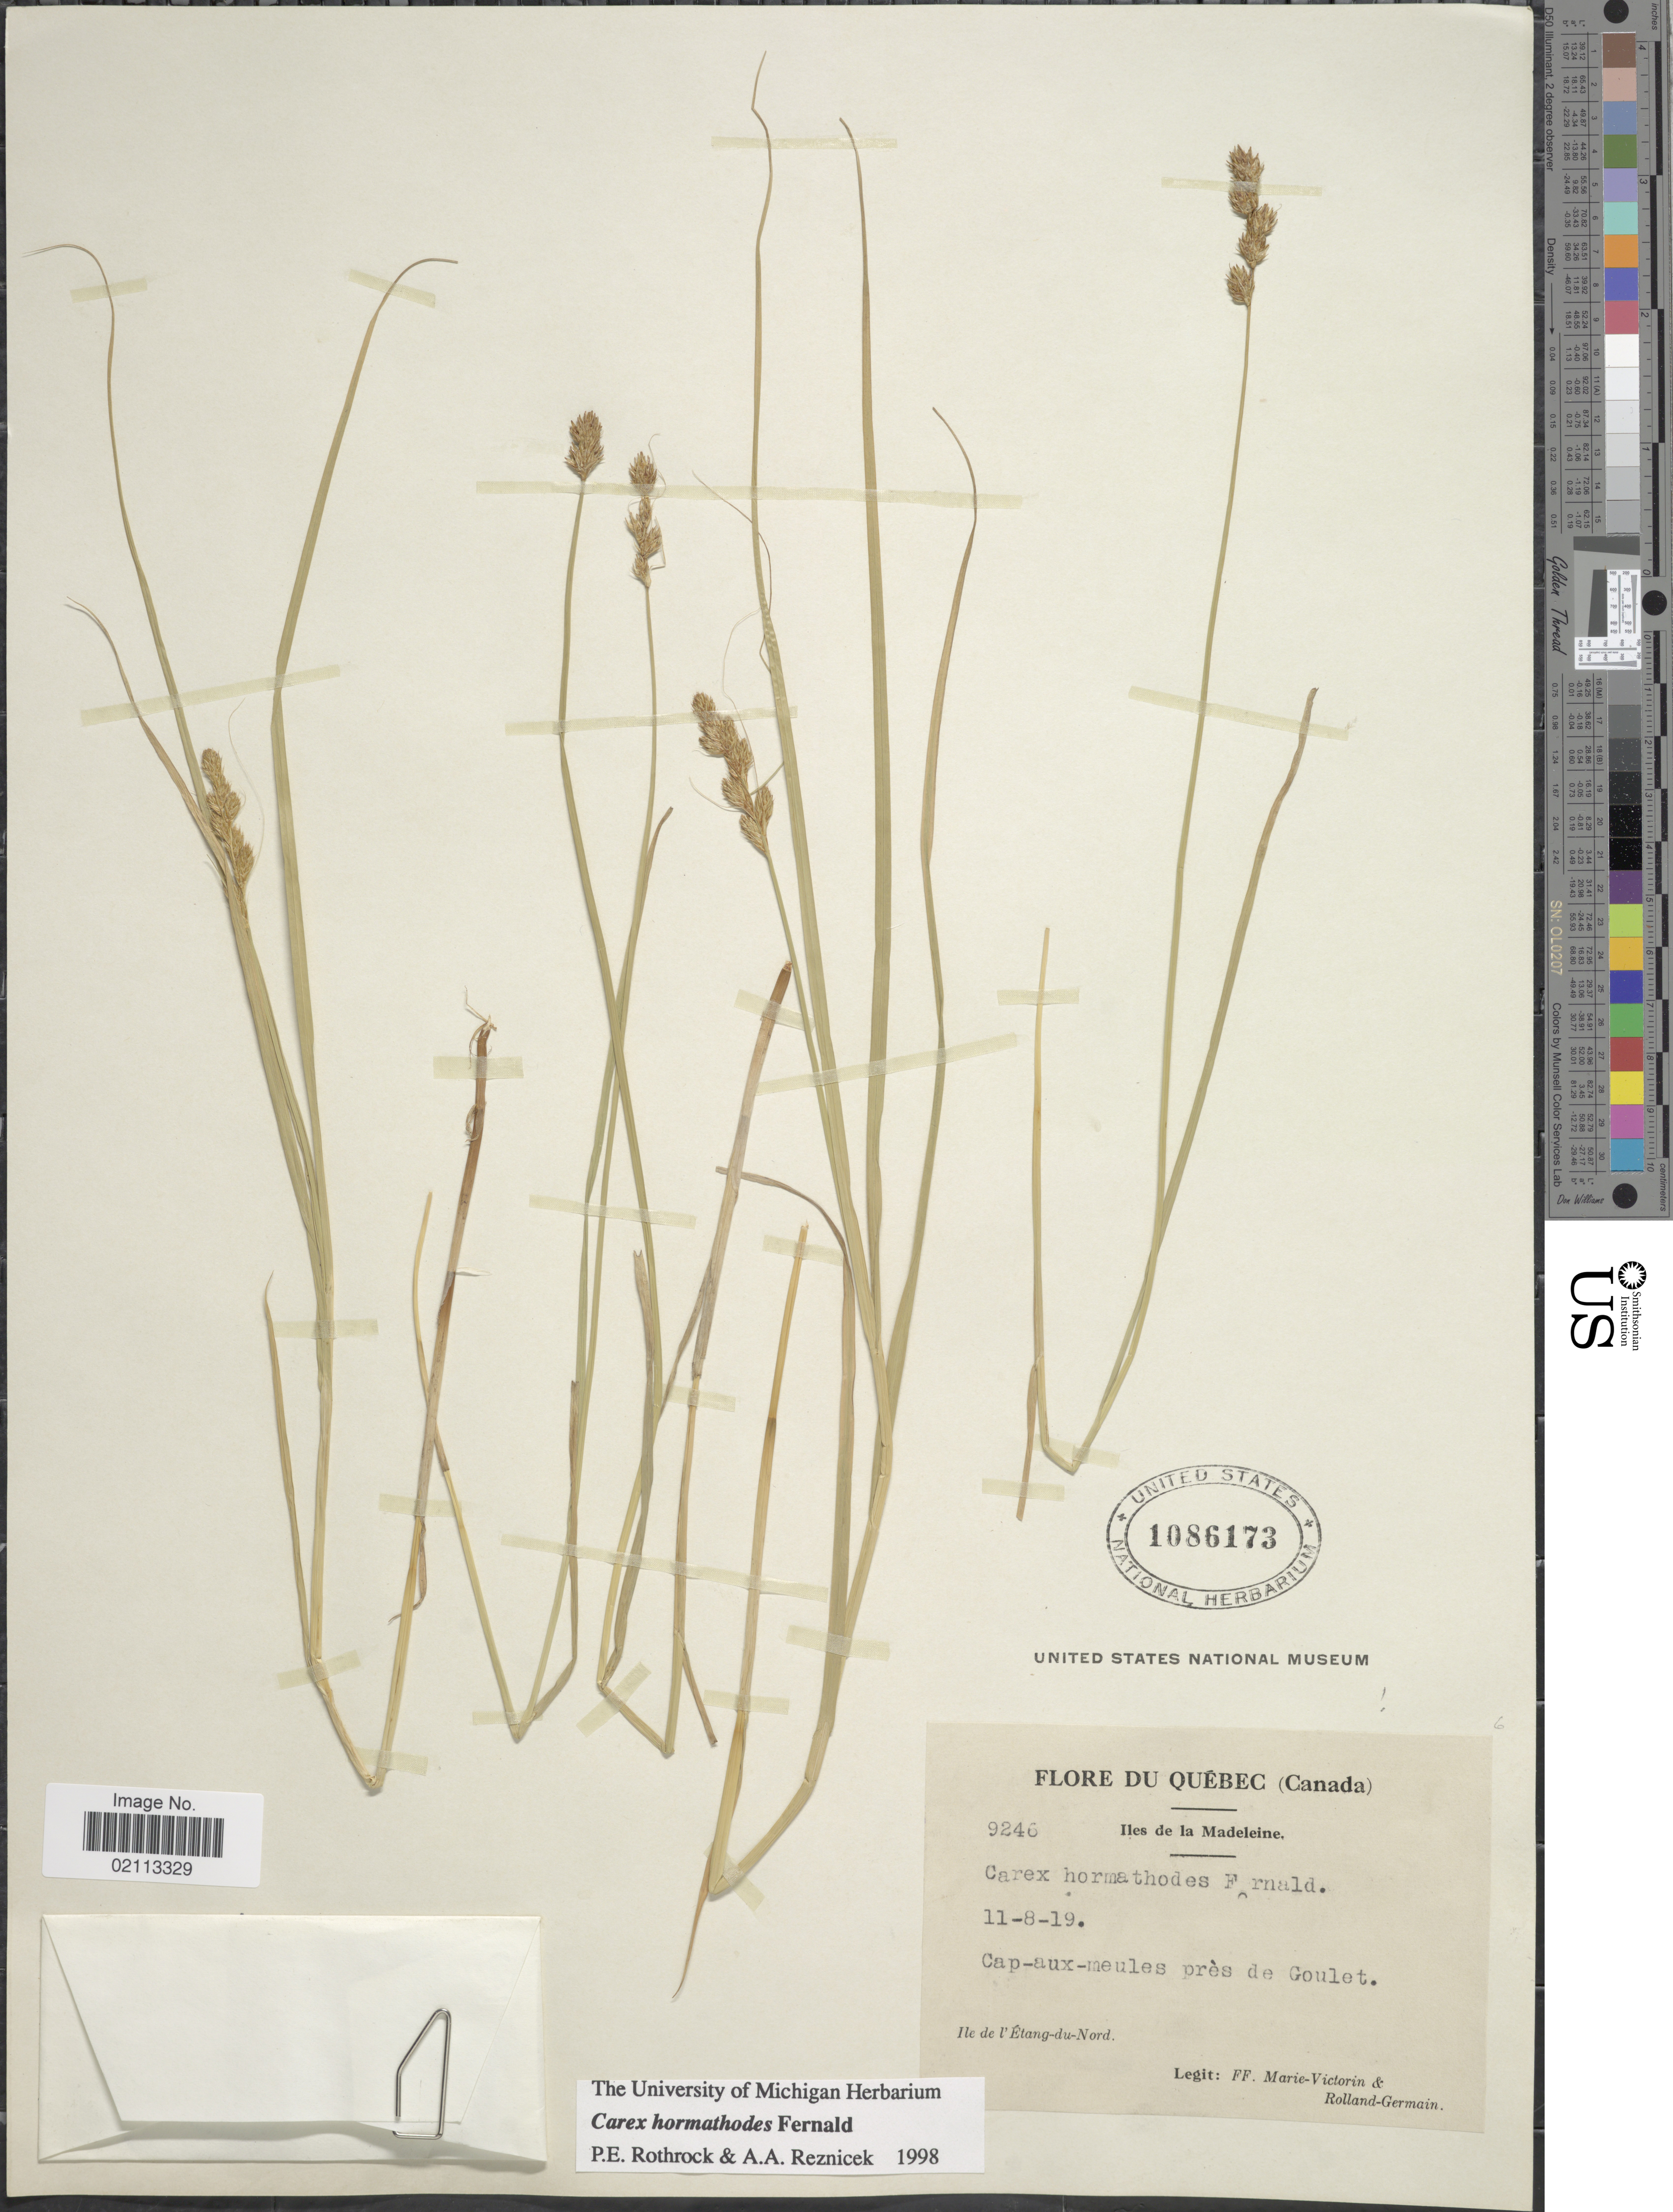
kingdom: Plantae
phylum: Tracheophyta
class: Liliopsida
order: Poales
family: Cyperaceae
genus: Carex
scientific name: Carex hormathodes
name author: Fernald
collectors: F. Marie-Victorin & Rolland-Germain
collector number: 9246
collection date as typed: Transcribed d/m/y: 11/8/19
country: Canada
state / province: Quebec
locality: Iles de la Madeleine, Cap-aux-meules près de Goulet, Ile de l'Étang-du-Nord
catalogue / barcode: US 1086173